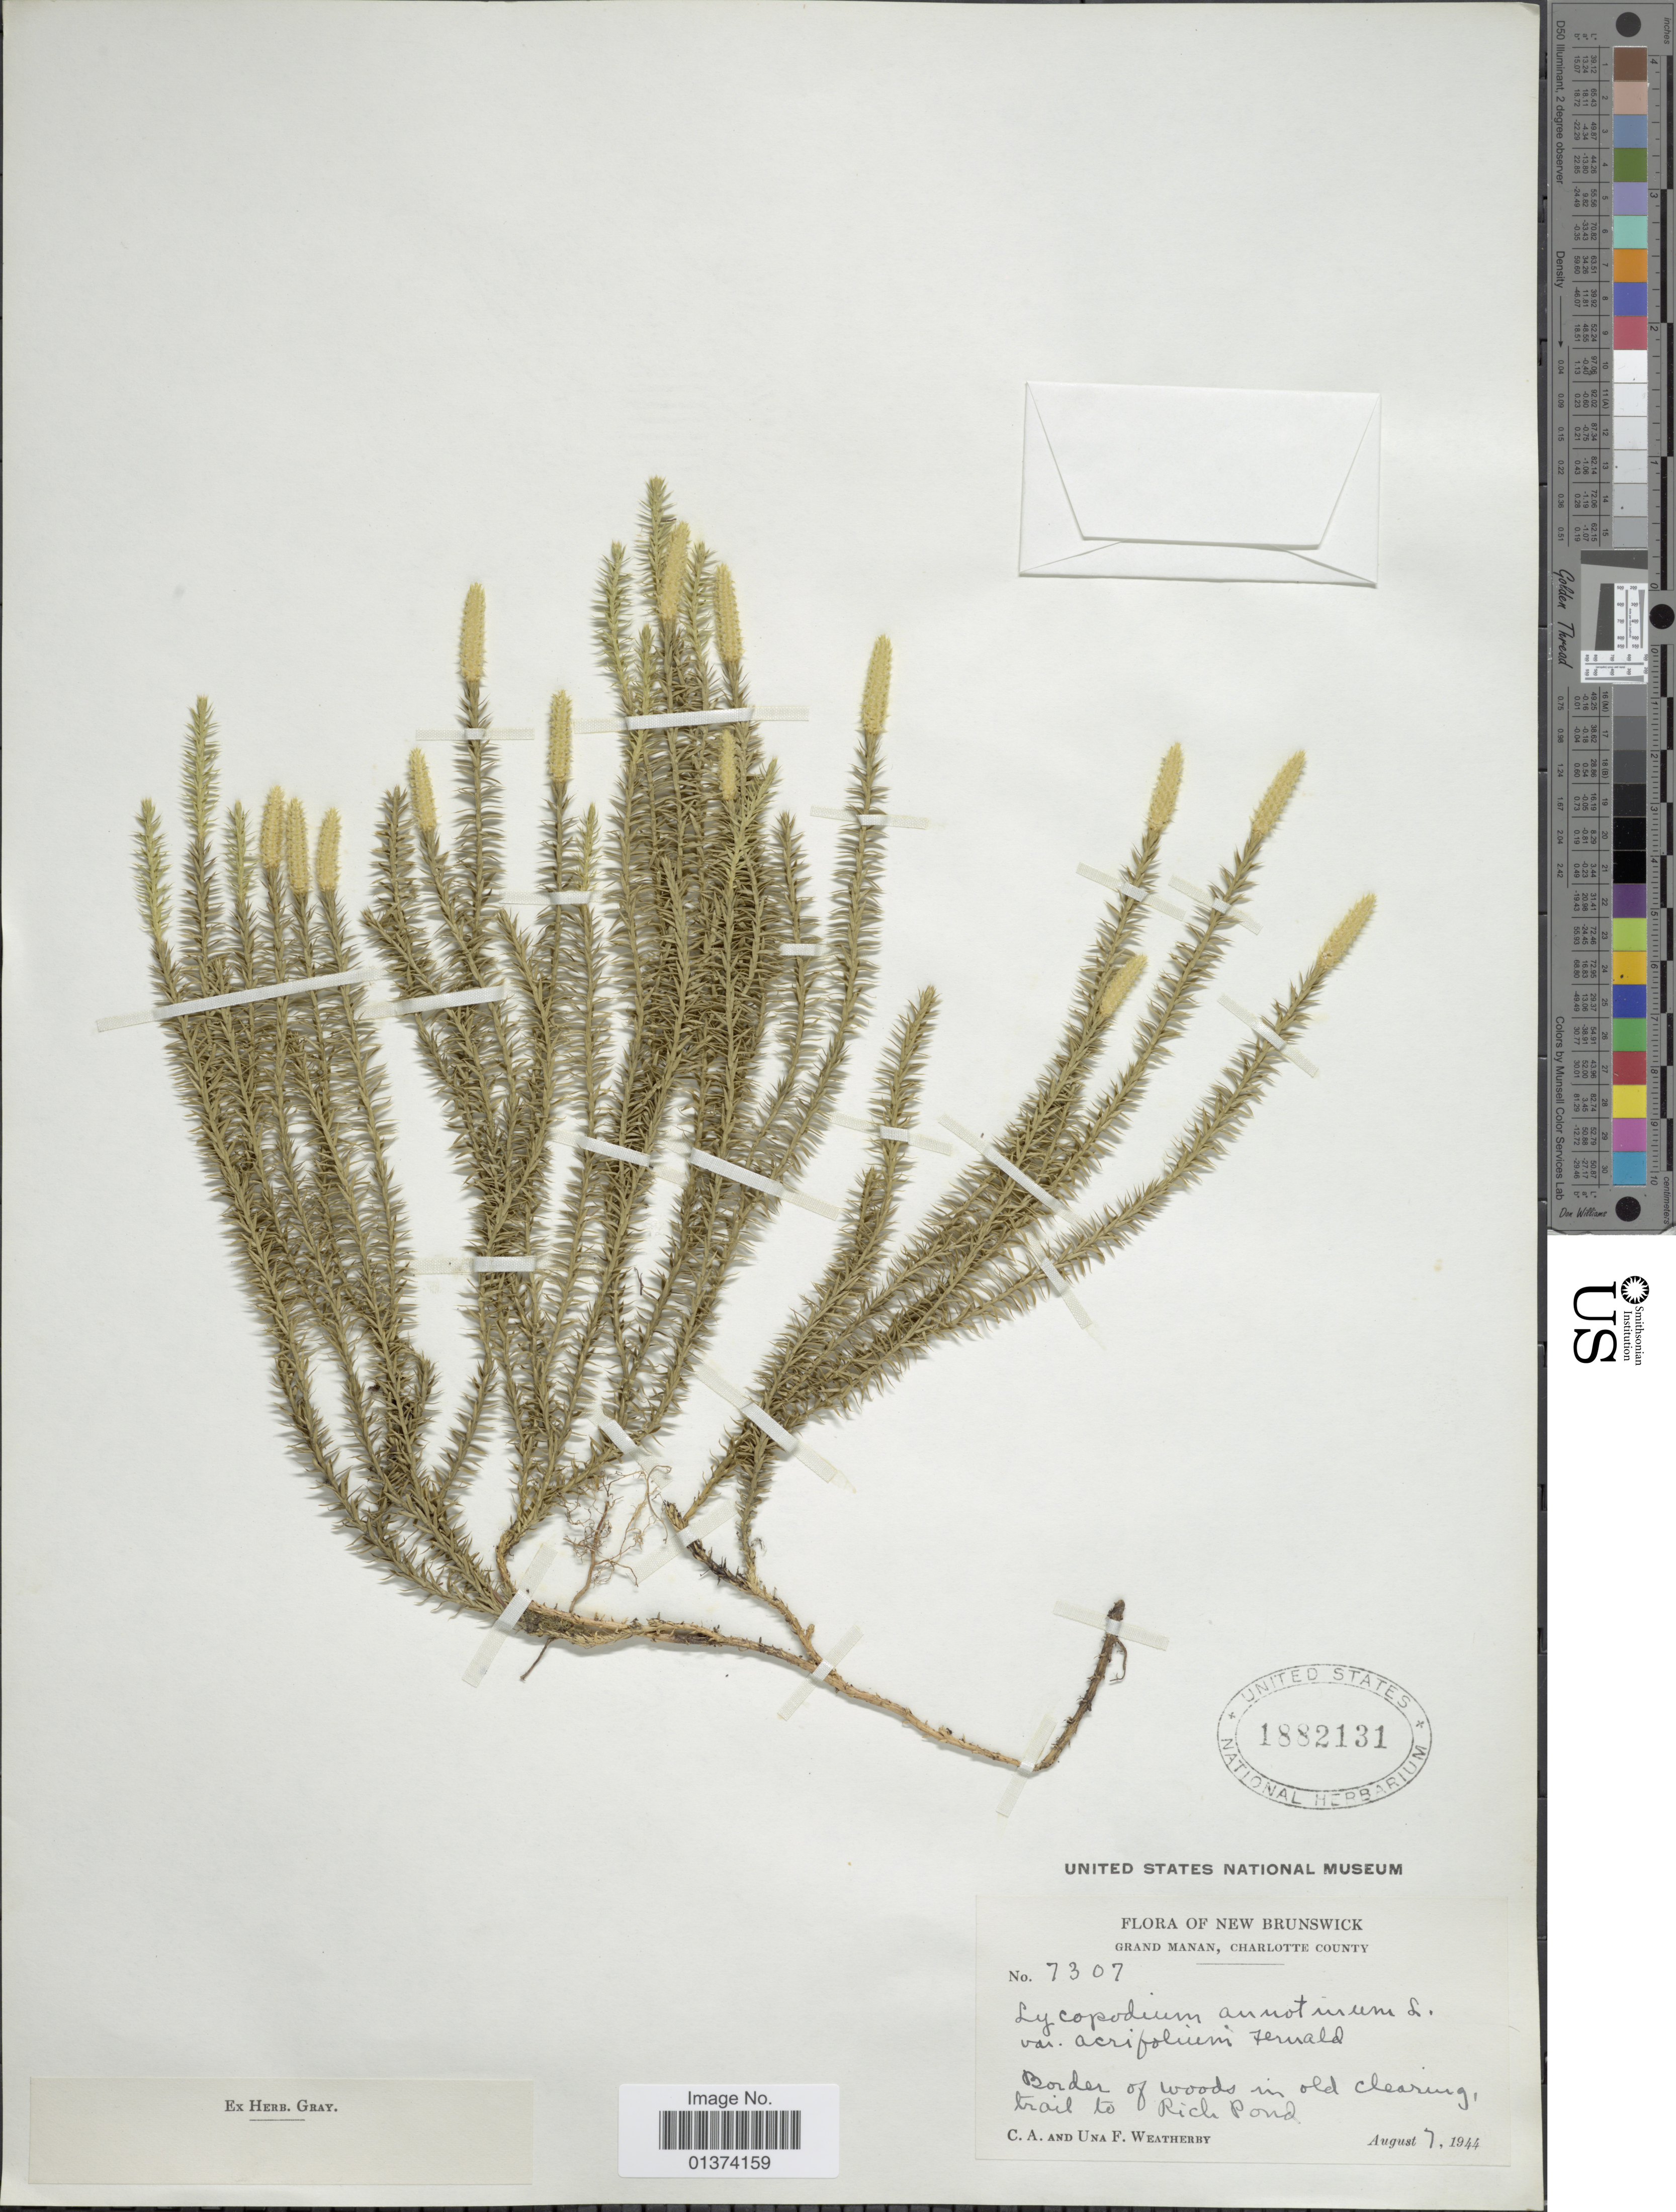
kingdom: Plantae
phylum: Tracheophyta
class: Lycopodiopsida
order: Lycopodiales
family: Lycopodiaceae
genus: Spinulum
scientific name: Spinulum annotinum subsp. annotinum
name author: (L.) A. Haines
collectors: C. A. Weatherby & U. Weatherby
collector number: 7307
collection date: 1944-08-07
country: Canada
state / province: New Brunswick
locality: Grand Manan, Charlotte County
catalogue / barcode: US 1882131